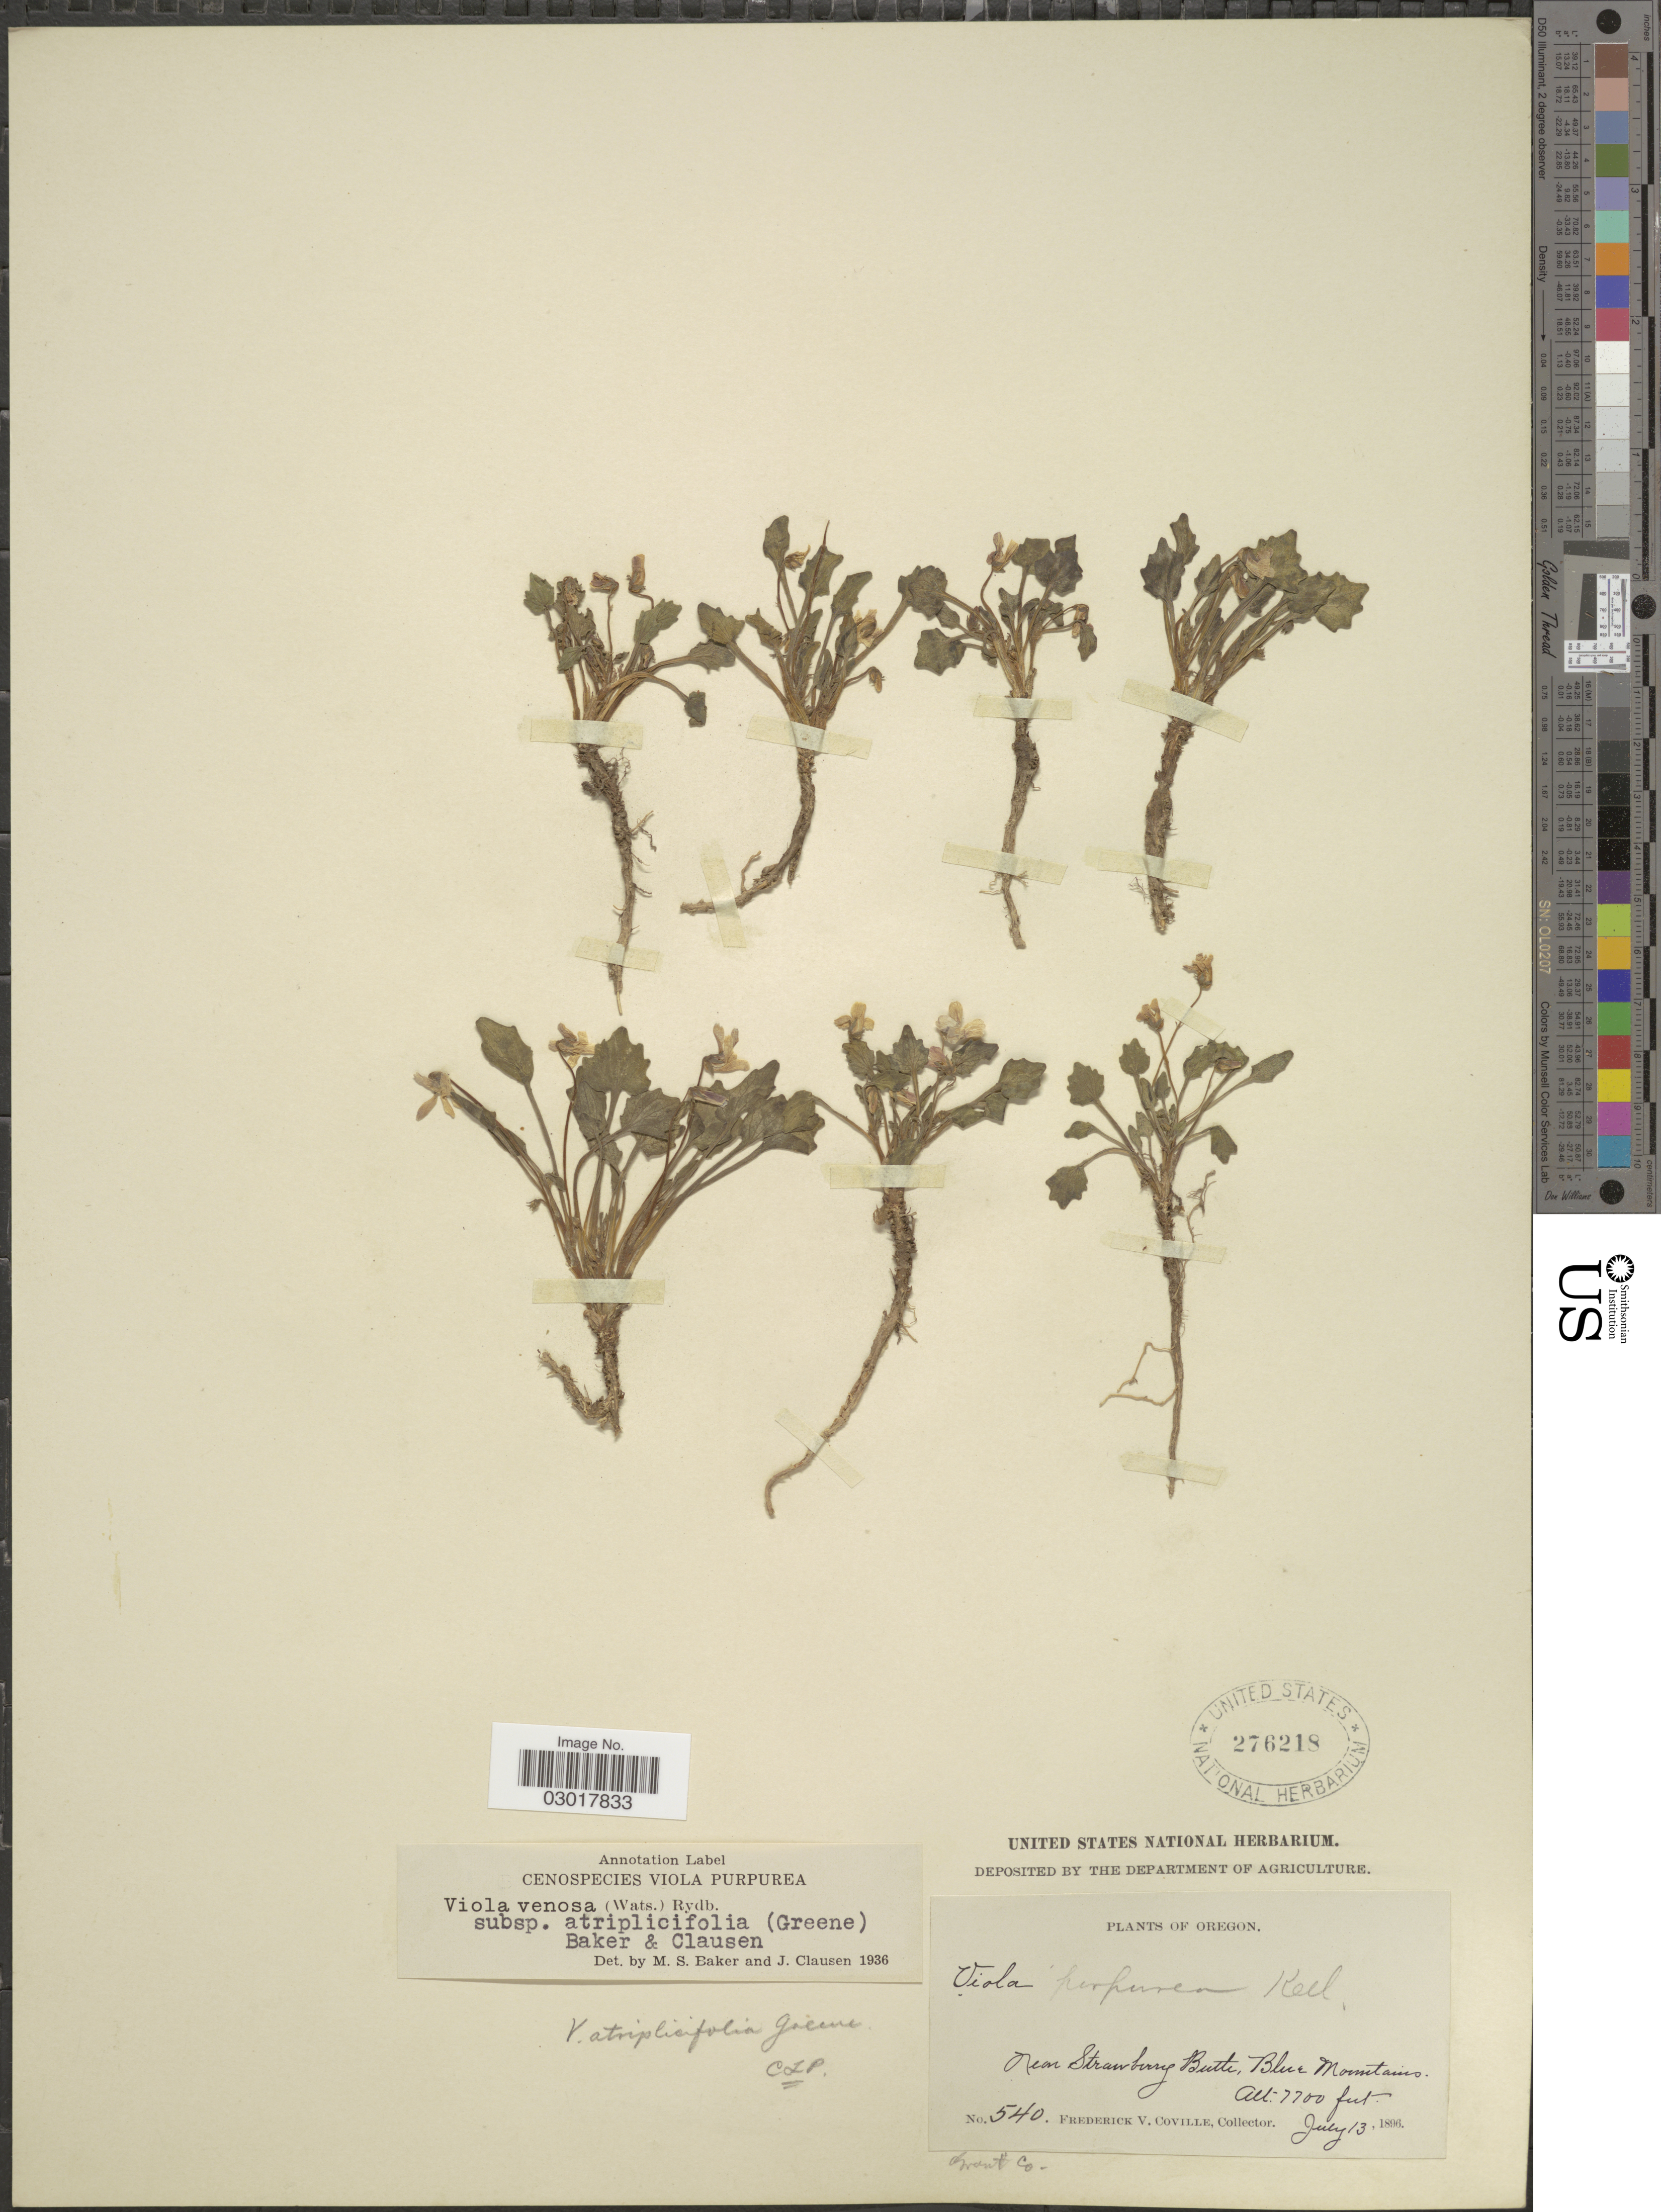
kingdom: Plantae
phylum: Tracheophyta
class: Magnoliopsida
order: Malpighiales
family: Violaceae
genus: Viola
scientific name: Viola venosa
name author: (S. Watson) Rydb.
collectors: F. V. Coville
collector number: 540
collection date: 1896-07-13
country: United States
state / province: Oregon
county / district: Grant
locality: Near Strawberry Butte, Blue Mountains. Grant Co.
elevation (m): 2347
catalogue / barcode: US 276218